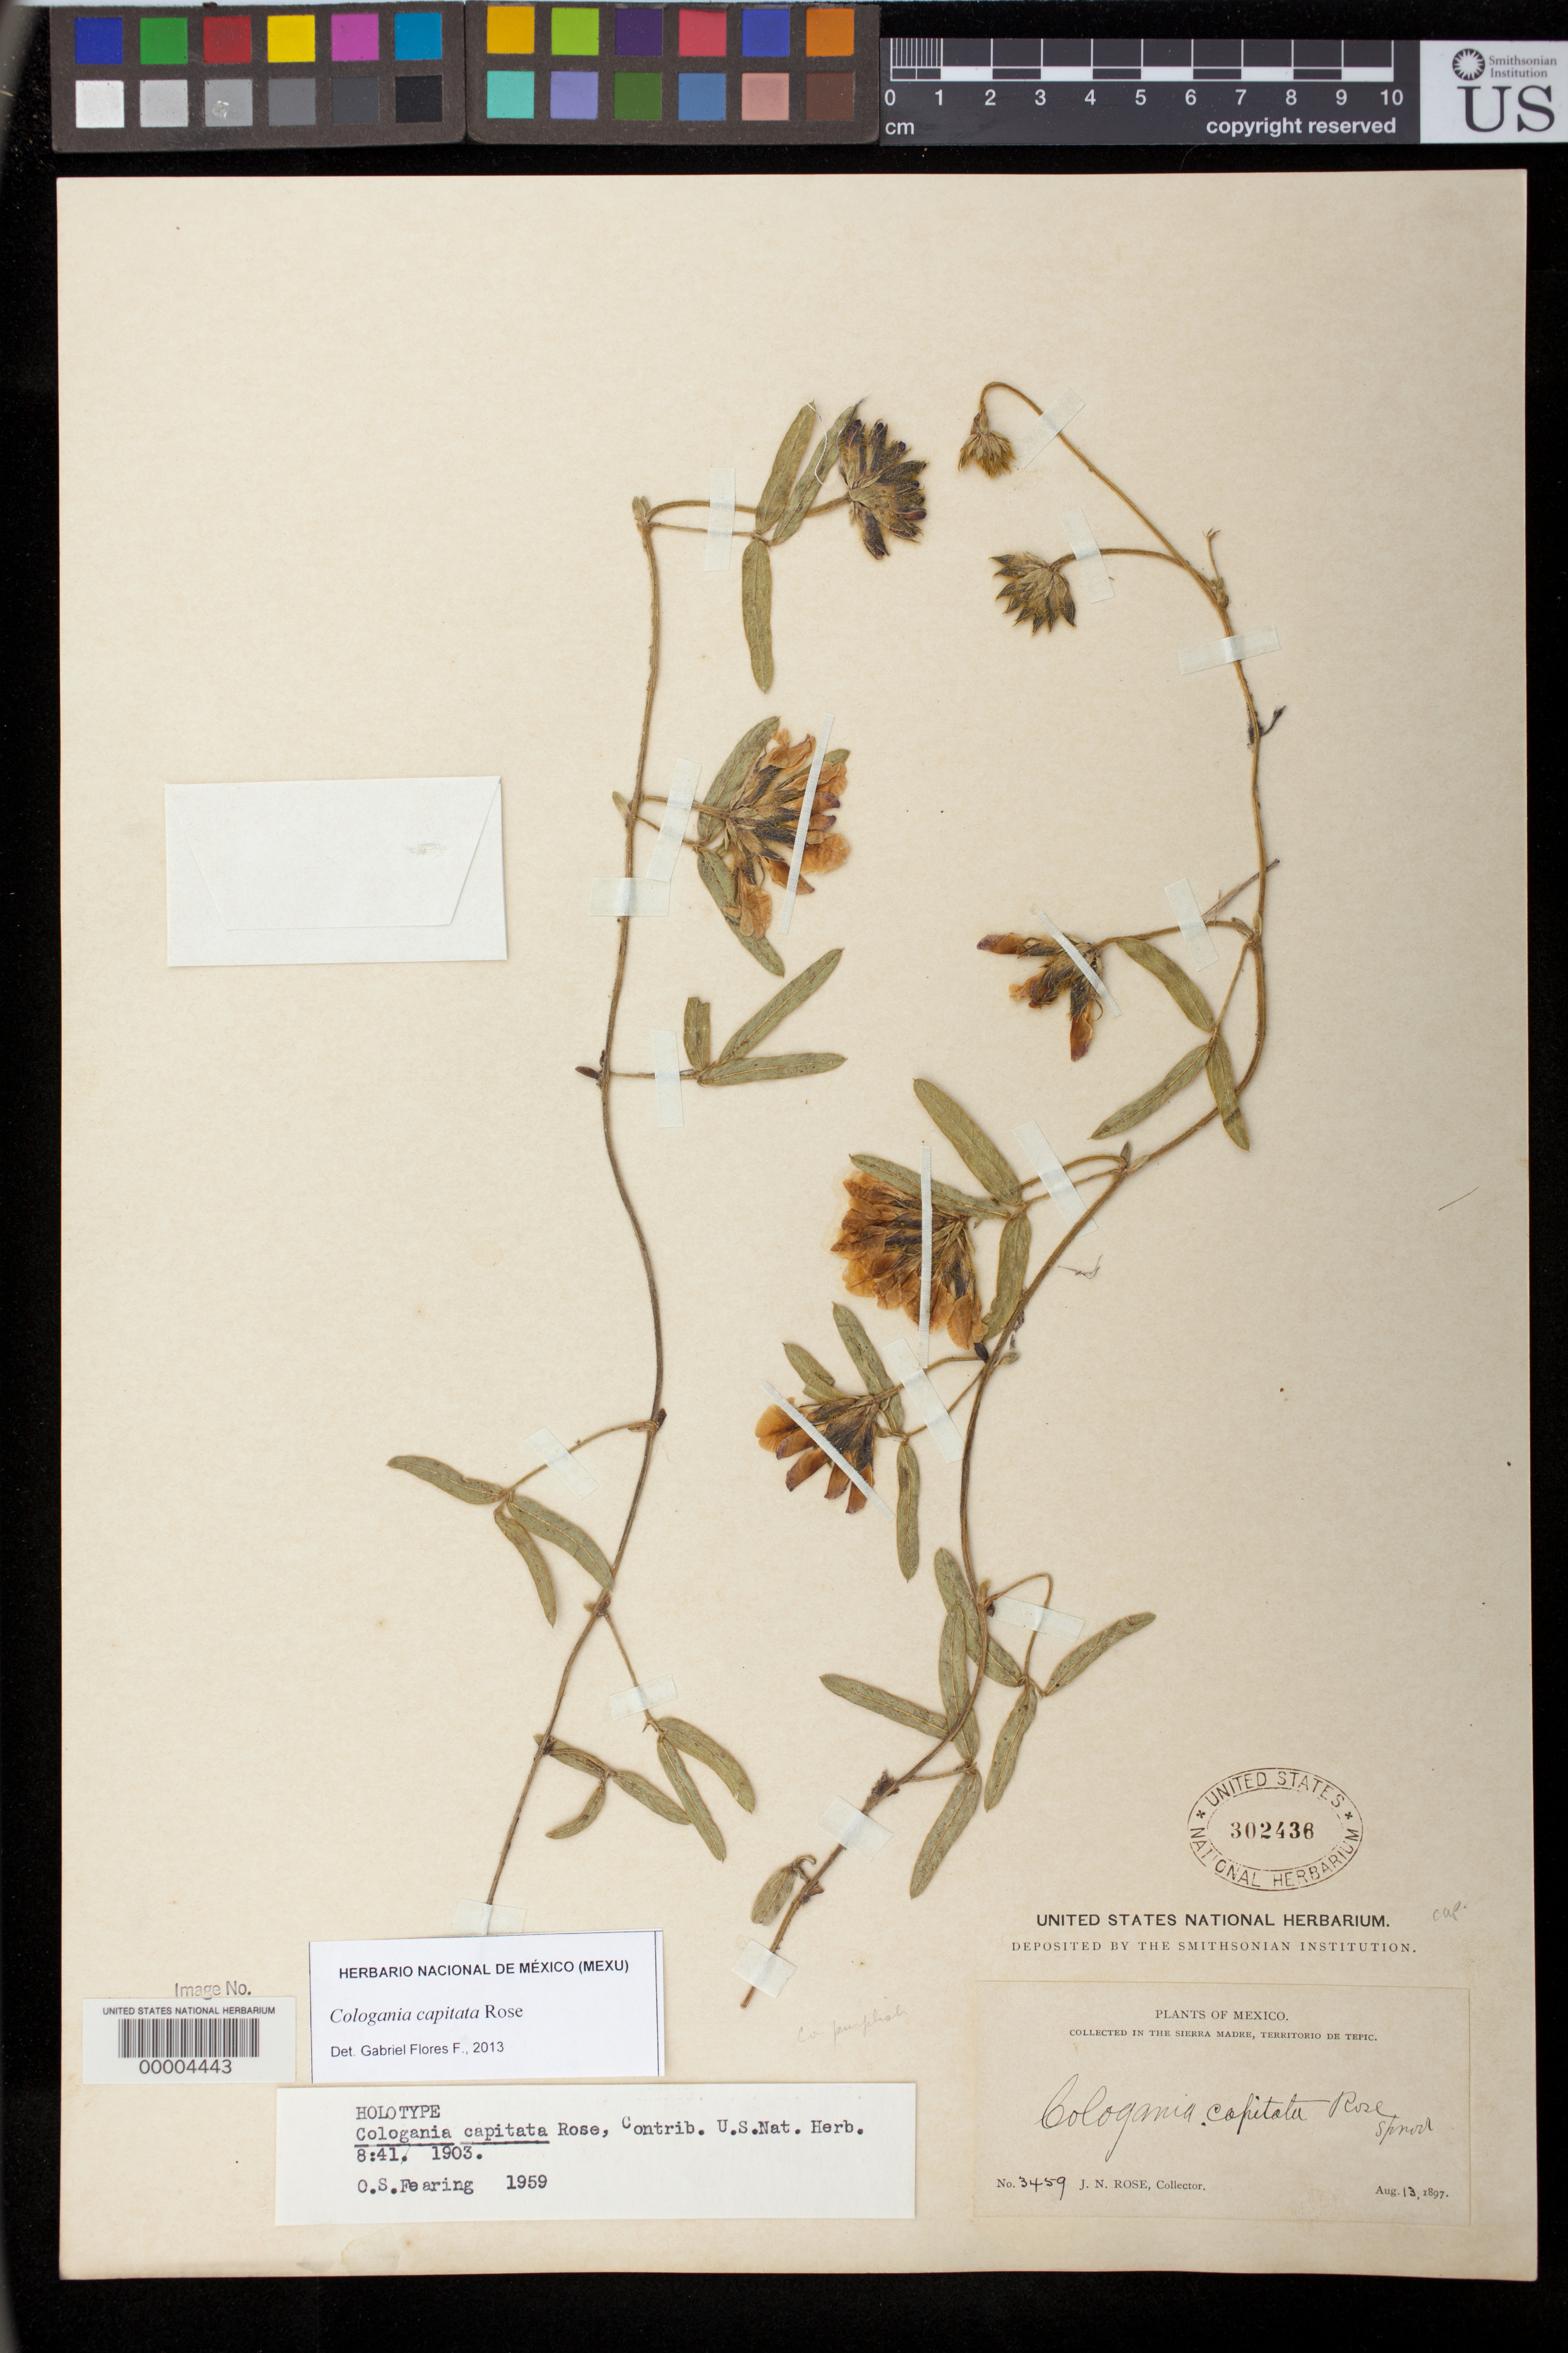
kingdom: Plantae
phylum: Tracheophyta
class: Magnoliopsida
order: Fabales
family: Fabaceae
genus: Cologania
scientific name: Cologania capitata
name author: Rose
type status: Holotype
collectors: J. N. Rose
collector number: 3459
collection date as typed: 13 Aug 1897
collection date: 1897-08-13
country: Mexico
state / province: Nayarit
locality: Sierra Madre, Territorio de Tepic [protologue, "near the top of the Sierra Madre, near Santa Teresa"]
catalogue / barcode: US 302436